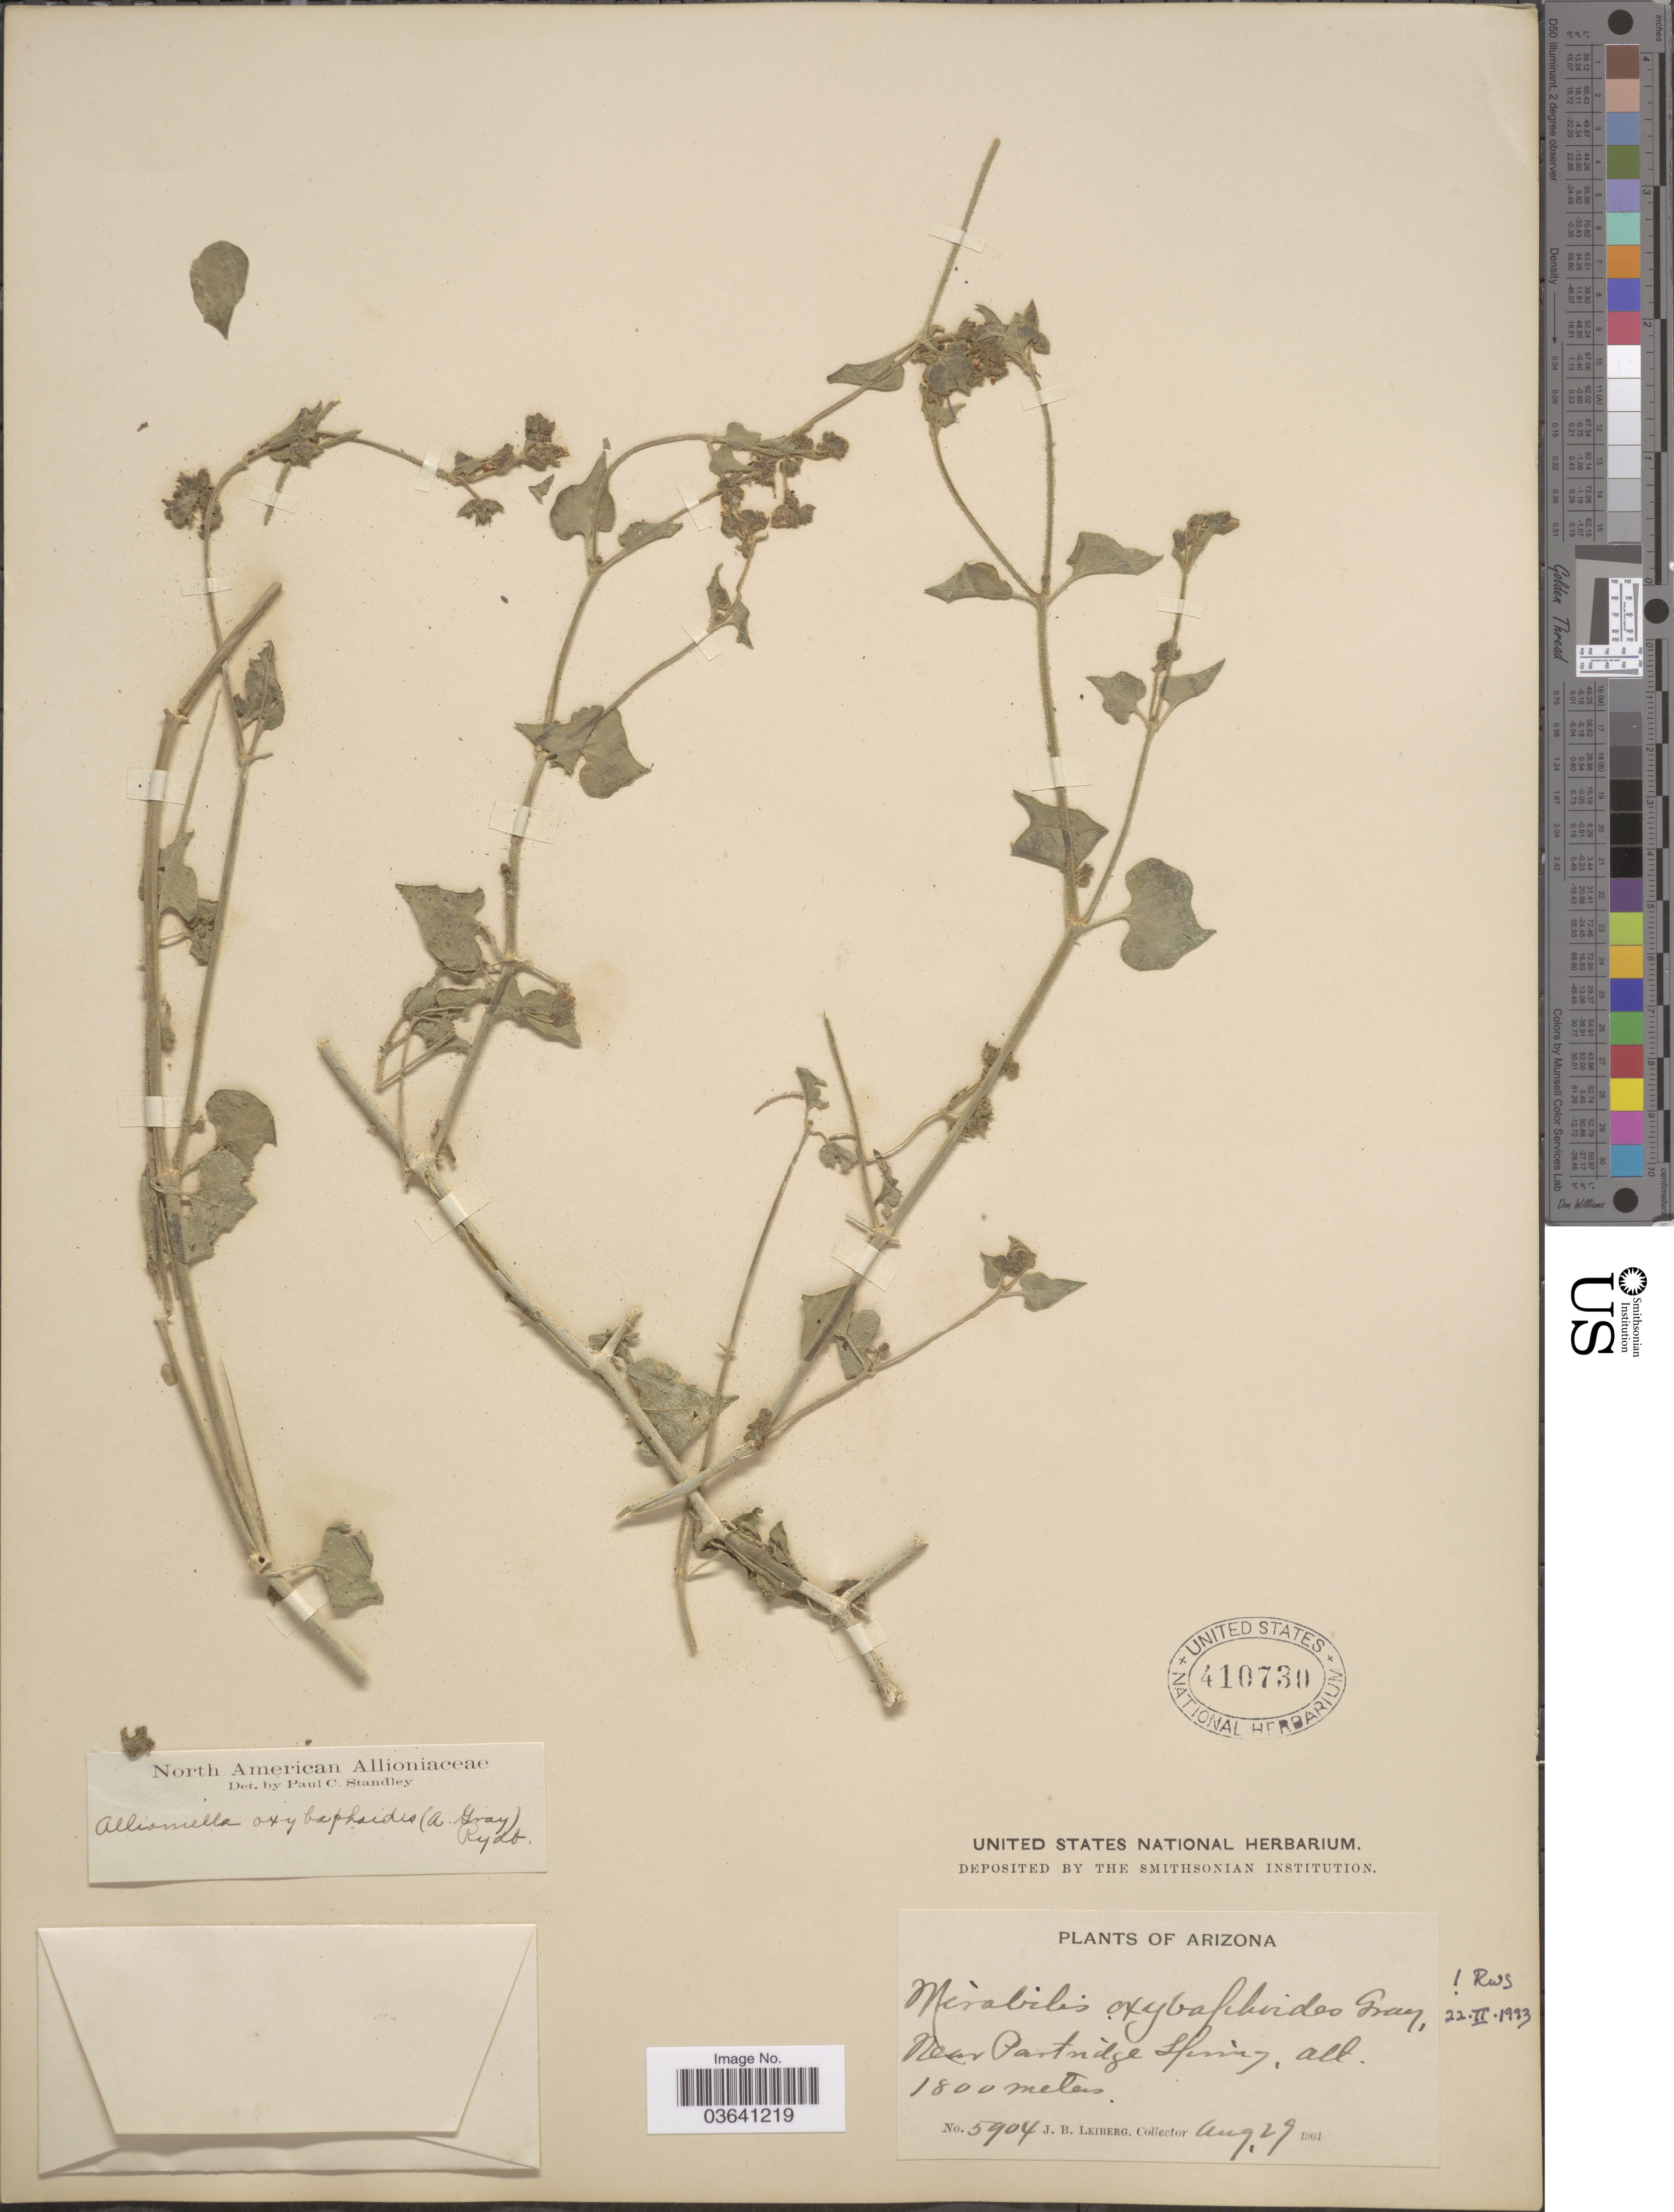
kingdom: Plantae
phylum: Tracheophyta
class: Magnoliopsida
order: Caryophyllales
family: Nyctaginaceae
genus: Mirabilis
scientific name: Mirabilis oxybaphoides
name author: (A. Gray) A. Gray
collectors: J. B. Leiberg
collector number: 5904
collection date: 1901-08-29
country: United States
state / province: Arizona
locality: Near Partridge Spring.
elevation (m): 1800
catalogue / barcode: US 410730